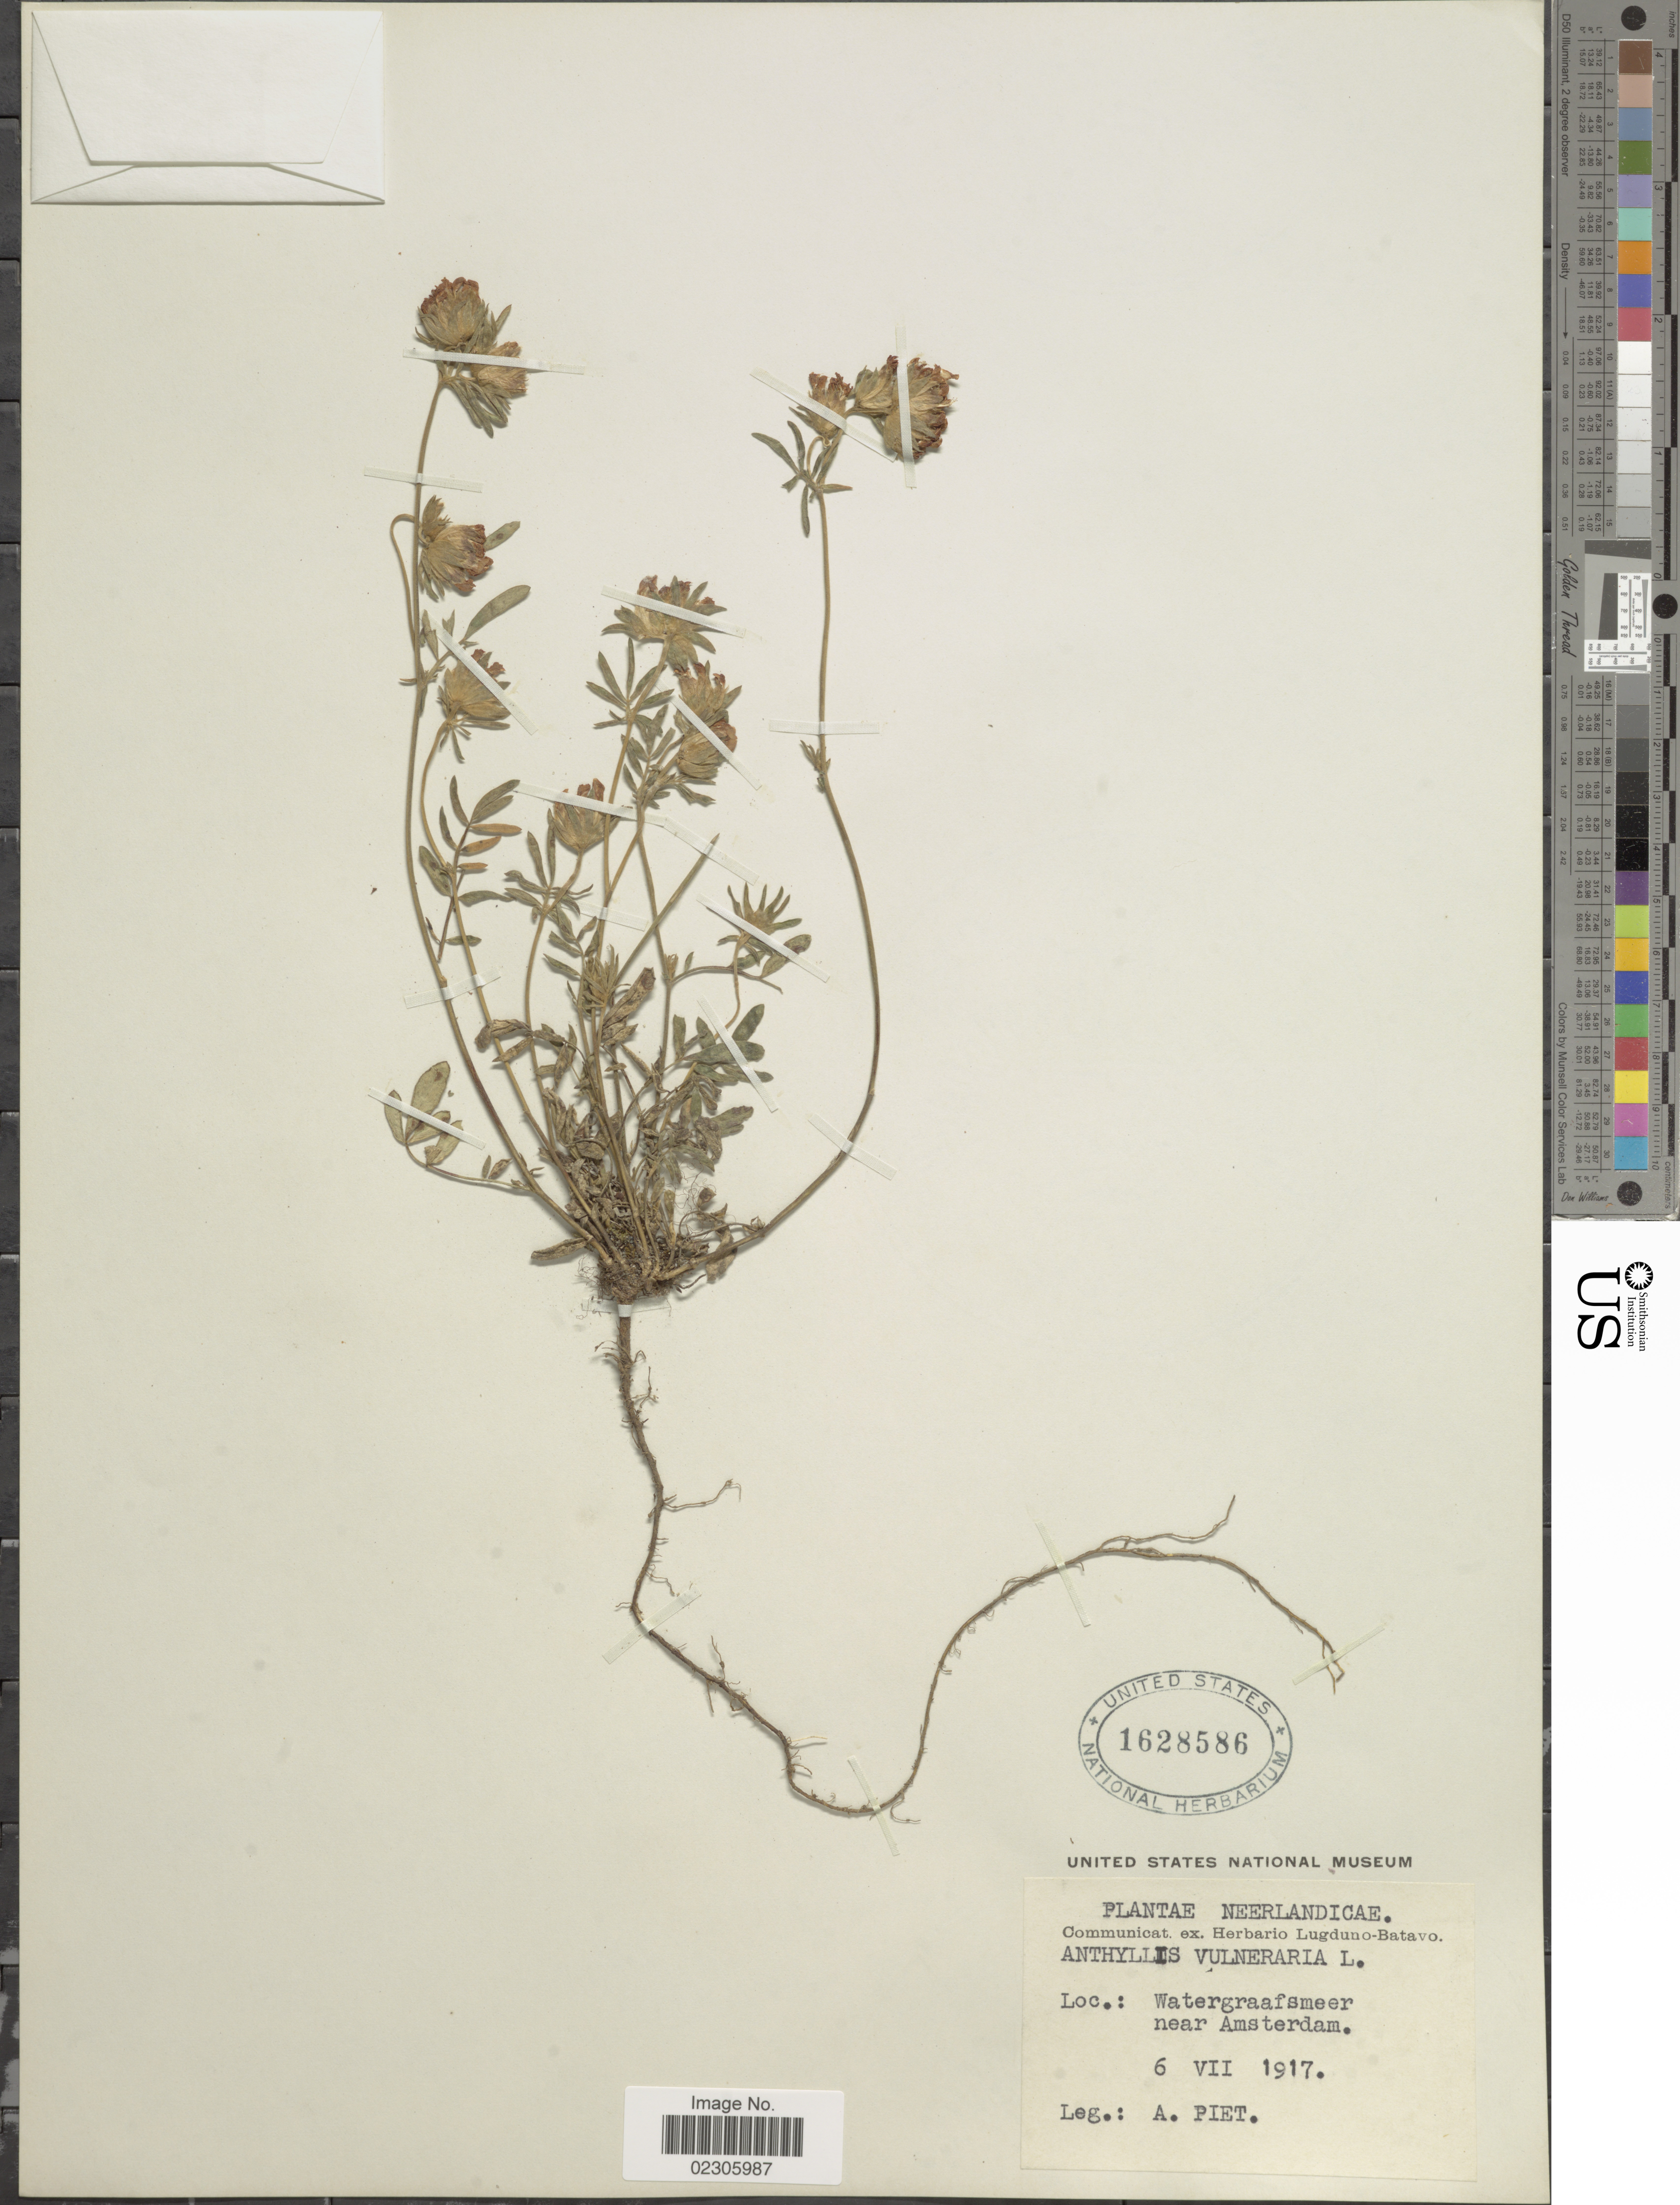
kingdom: Plantae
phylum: Tracheophyta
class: Magnoliopsida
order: Fabales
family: Fabaceae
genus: Anthyllis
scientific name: Anthyllis vulneraria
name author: L.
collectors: A. Piet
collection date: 1917-07-06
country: Netherlands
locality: Neerlandicae, Watergraafsmeer, near Amsterdam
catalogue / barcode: US 1628586